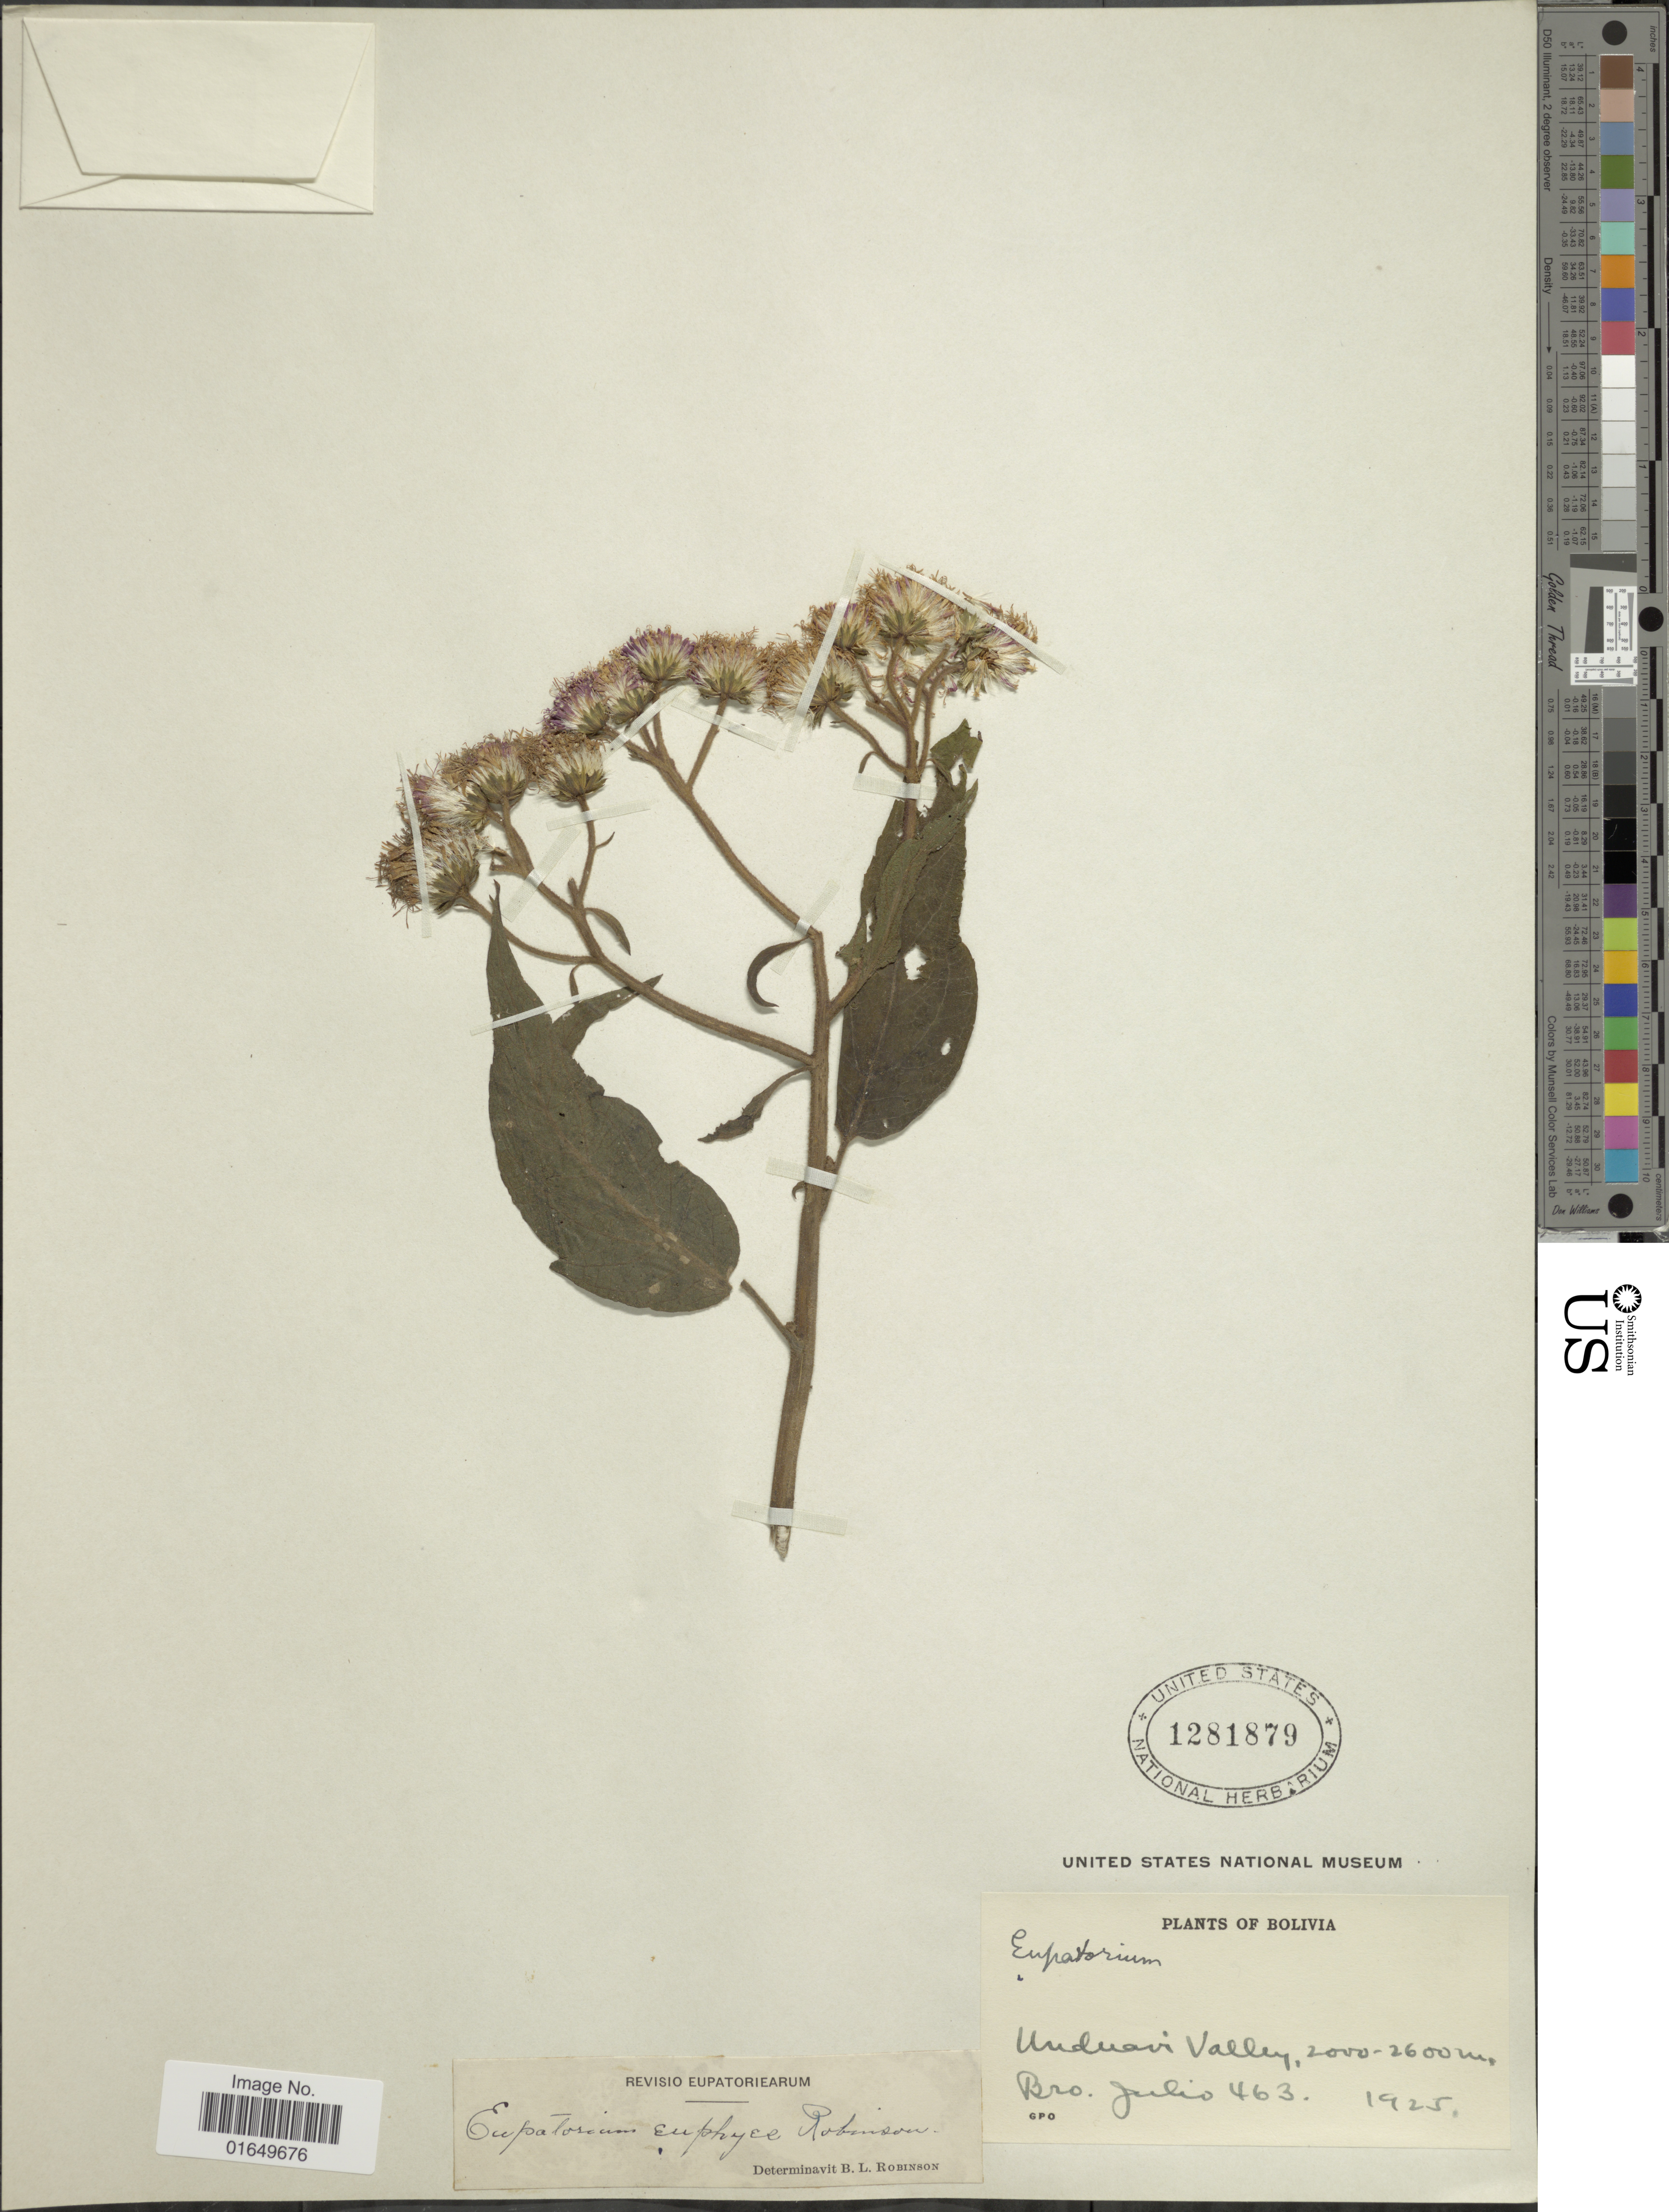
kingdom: Plantae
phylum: Tracheophyta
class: Magnoliopsida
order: Asterales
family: Asteraceae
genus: Ayapanopsis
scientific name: Ayapanopsis euphyes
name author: (B.L. Rob.) R.M. King & H. Rob.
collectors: Bro. Julio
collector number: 463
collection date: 1925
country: Bolivia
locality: Unduavi Valley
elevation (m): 2000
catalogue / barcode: US 1281879